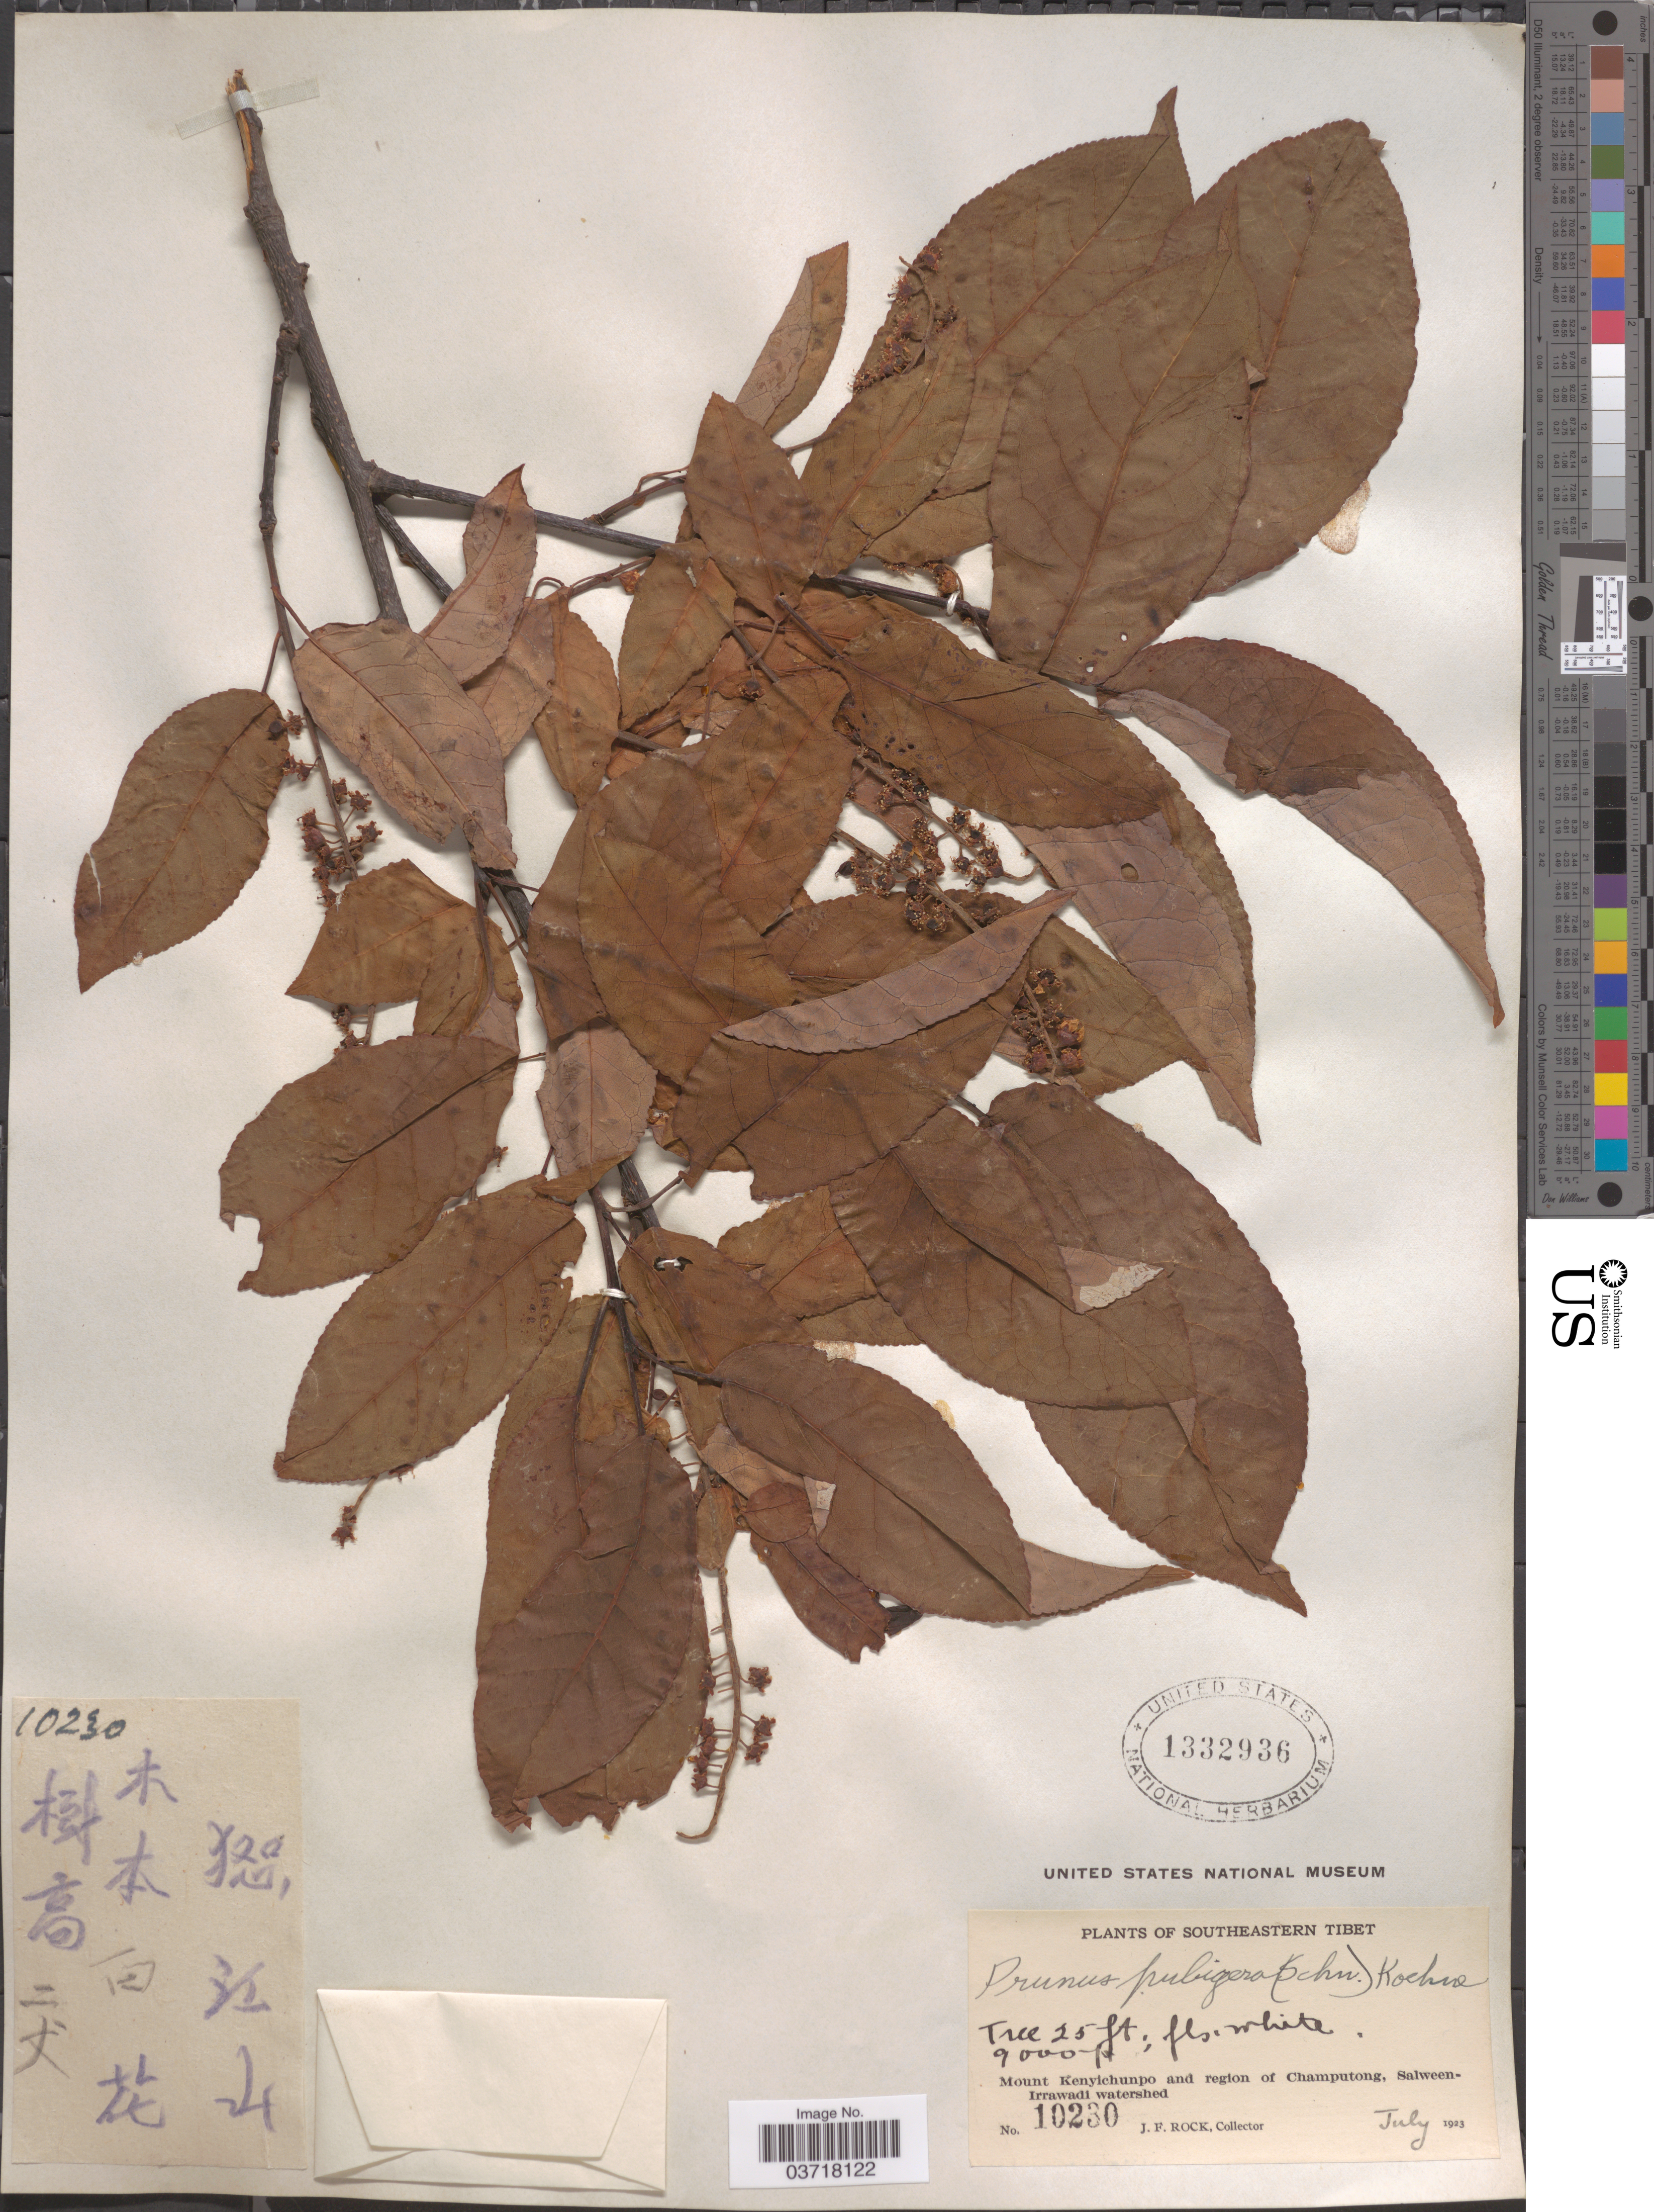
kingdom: Plantae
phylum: Tracheophyta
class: Magnoliopsida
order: Rosales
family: Rosaceae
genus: Prunus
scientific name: Prunus pubigera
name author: (C.K. Schneid.) Koehne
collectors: J. Rock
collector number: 10230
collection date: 1923-07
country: China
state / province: Xizang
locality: Southeastern Tibet. Mount Kenyichunpo and region of Champutong, Salween-Irrawadi watershed.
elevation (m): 2743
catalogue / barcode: US 1332936